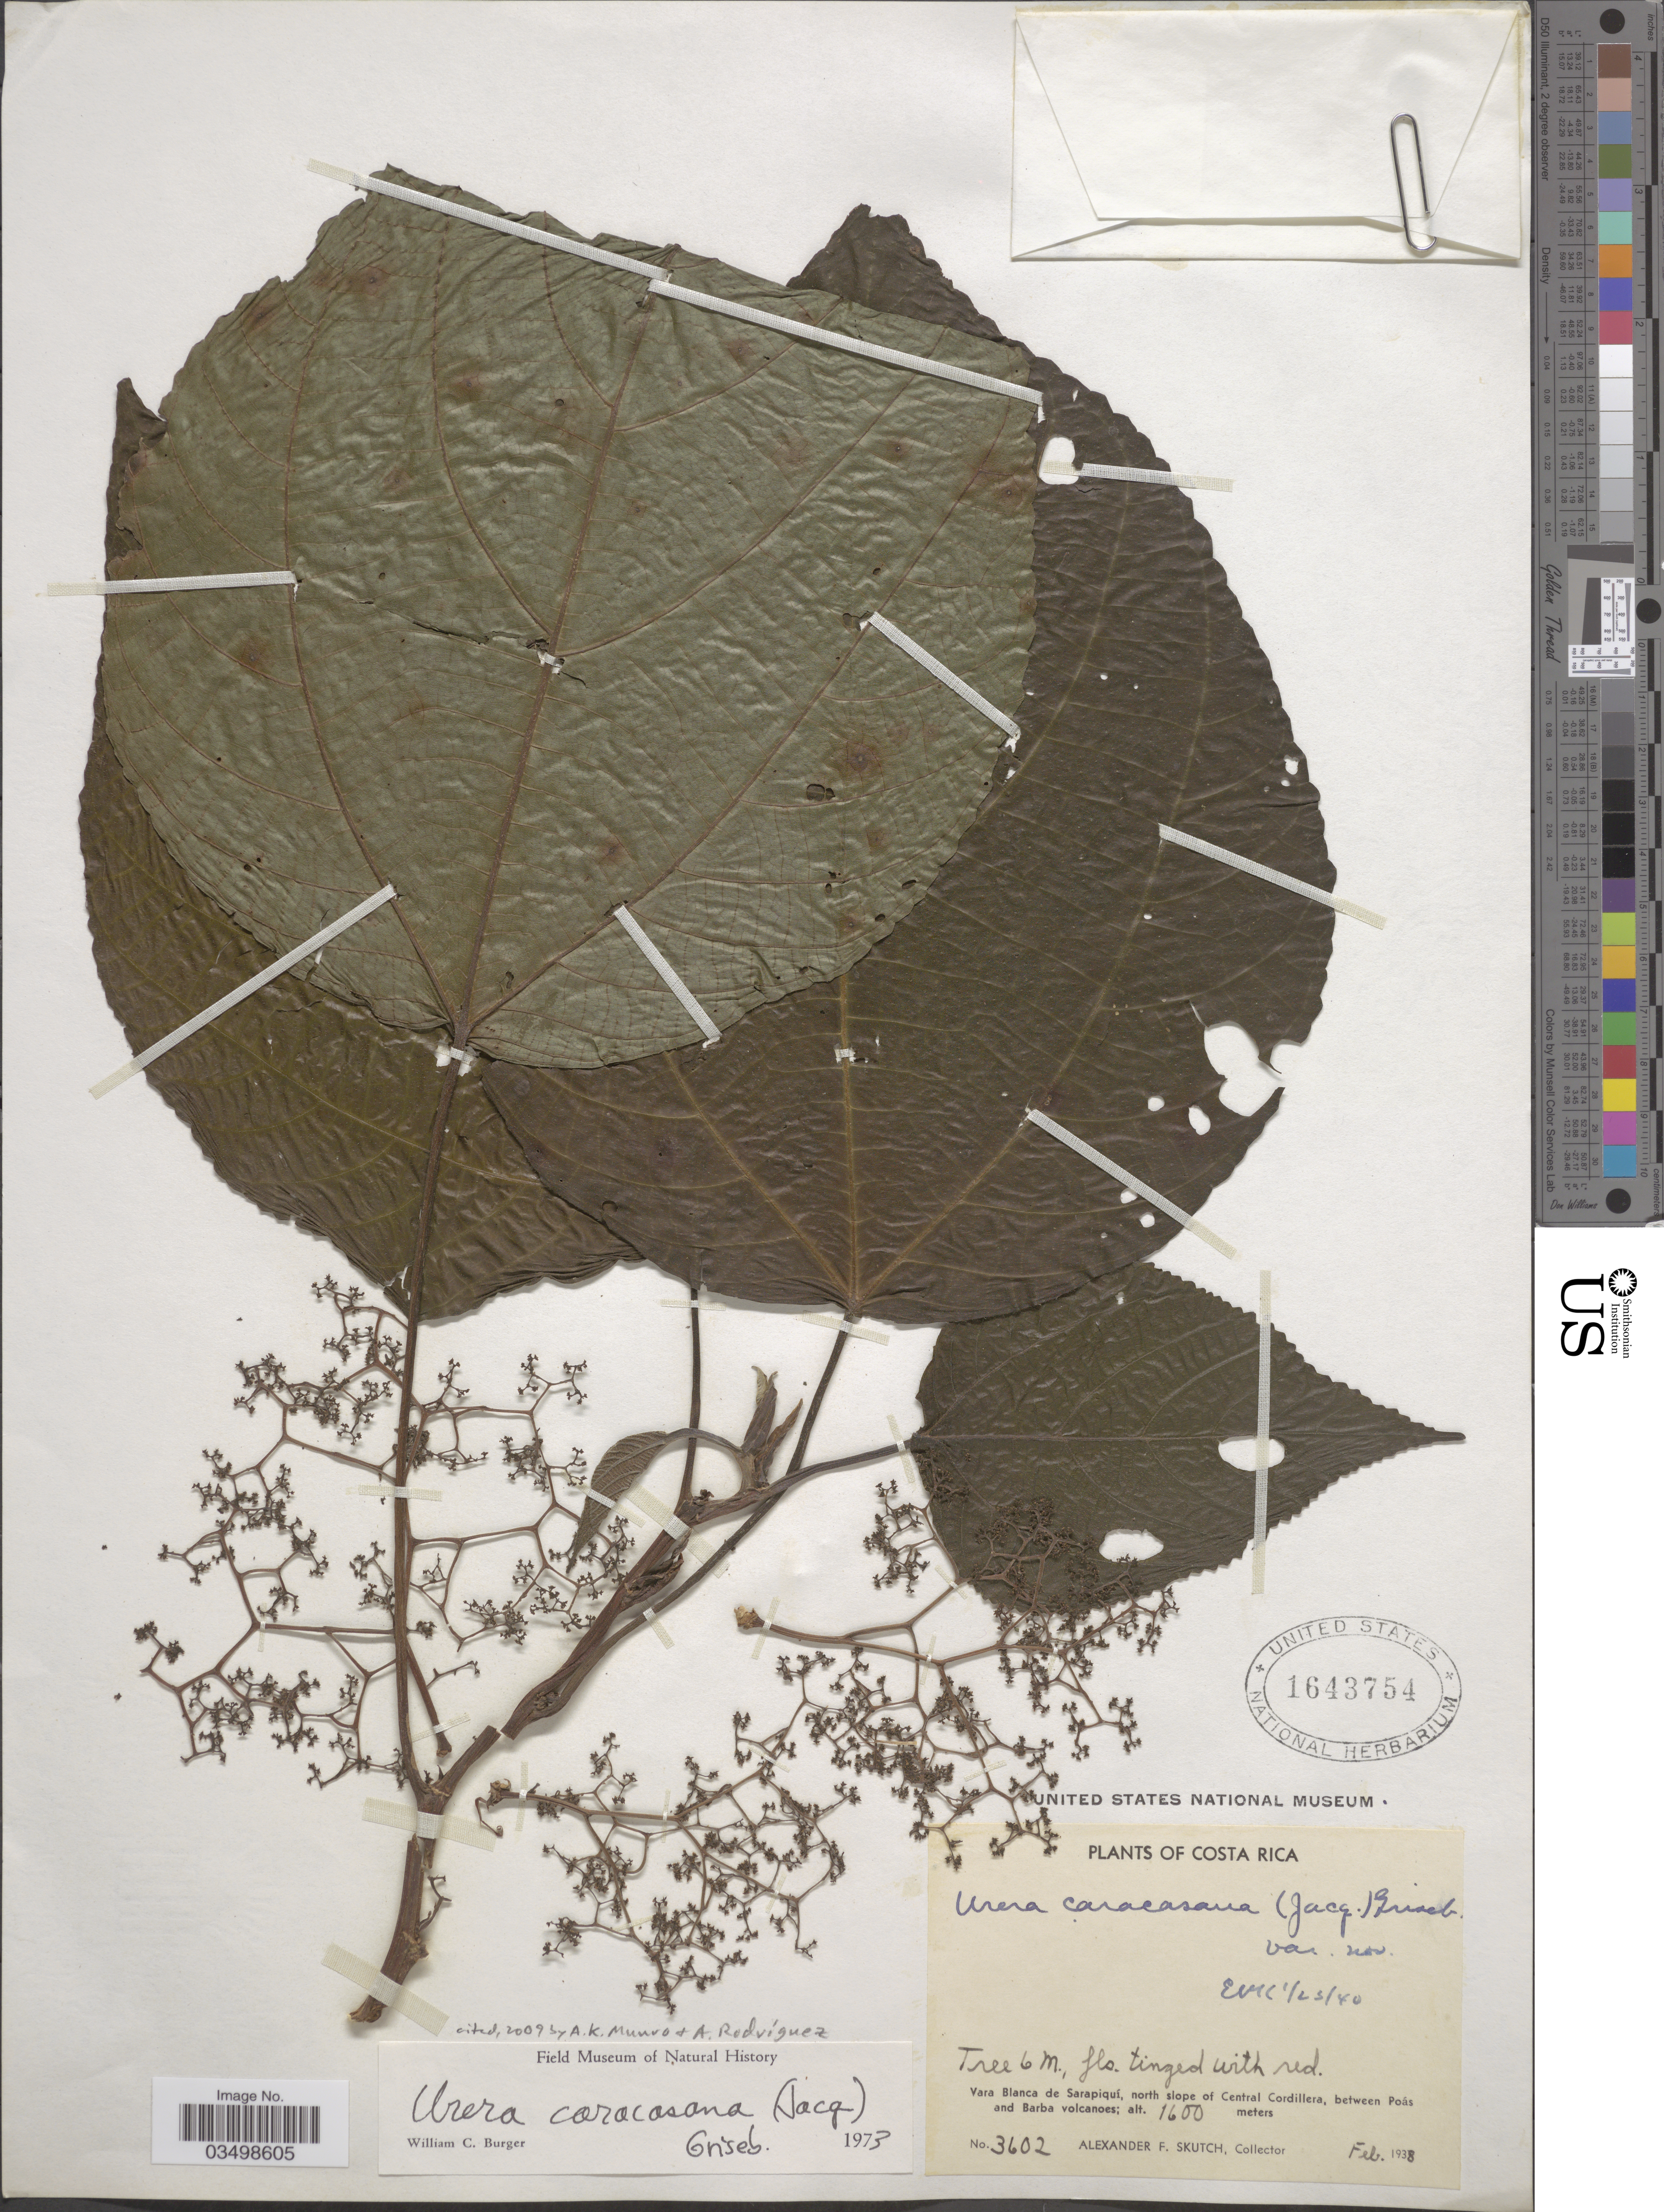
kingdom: Plantae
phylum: Tracheophyta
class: Magnoliopsida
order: Rosales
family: Urticaceae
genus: Urera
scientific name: Urera caracasana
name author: (Jacq.) Gaudich. ex Griseb.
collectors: A. F. Skutch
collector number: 3602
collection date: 1938-02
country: Costa Rica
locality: Vara Blanca de Sarapiquí, north slope of Central Cordillera, between Poás and Barba volcanoes.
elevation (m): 1600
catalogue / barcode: US 1643754